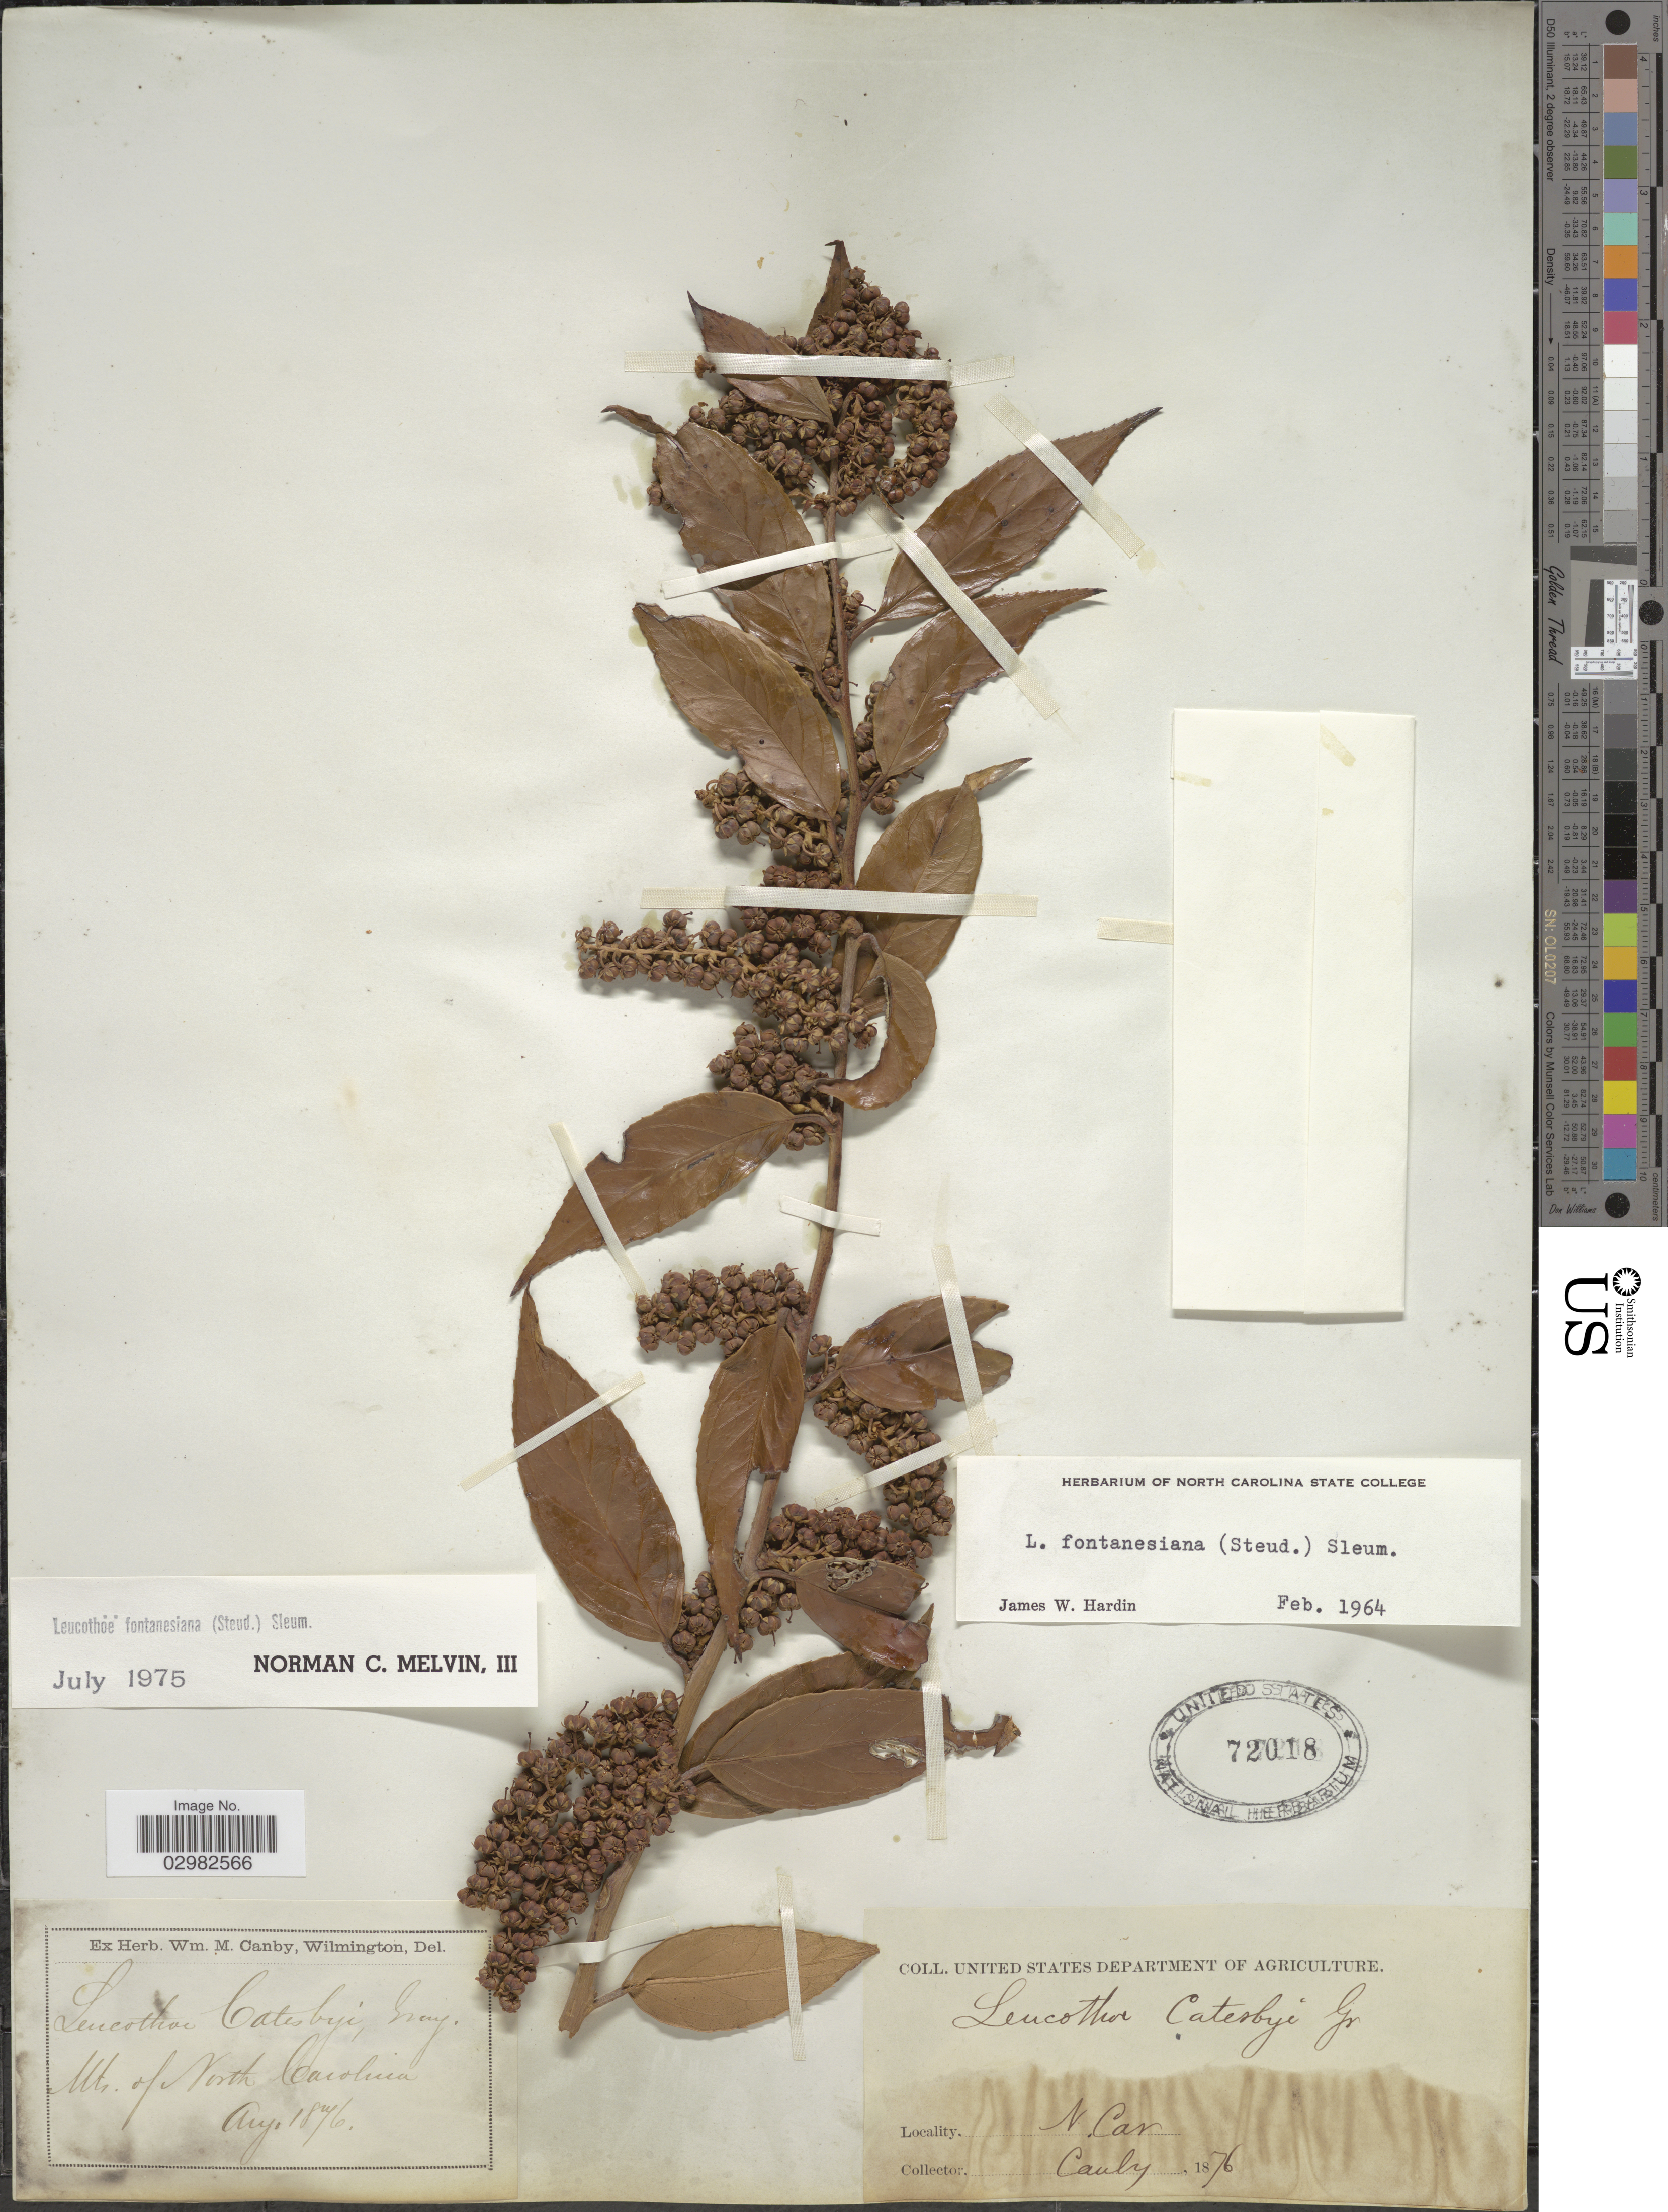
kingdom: Plantae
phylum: Tracheophyta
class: Magnoliopsida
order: Ericales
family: Ericaceae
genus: Leucothoe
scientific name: Leucothoë fontanesiana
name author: (Steud.) Sleumer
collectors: W. Canby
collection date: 1876-08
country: United States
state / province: North Carolina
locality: Mts. of North Carolina.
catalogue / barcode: US 72018